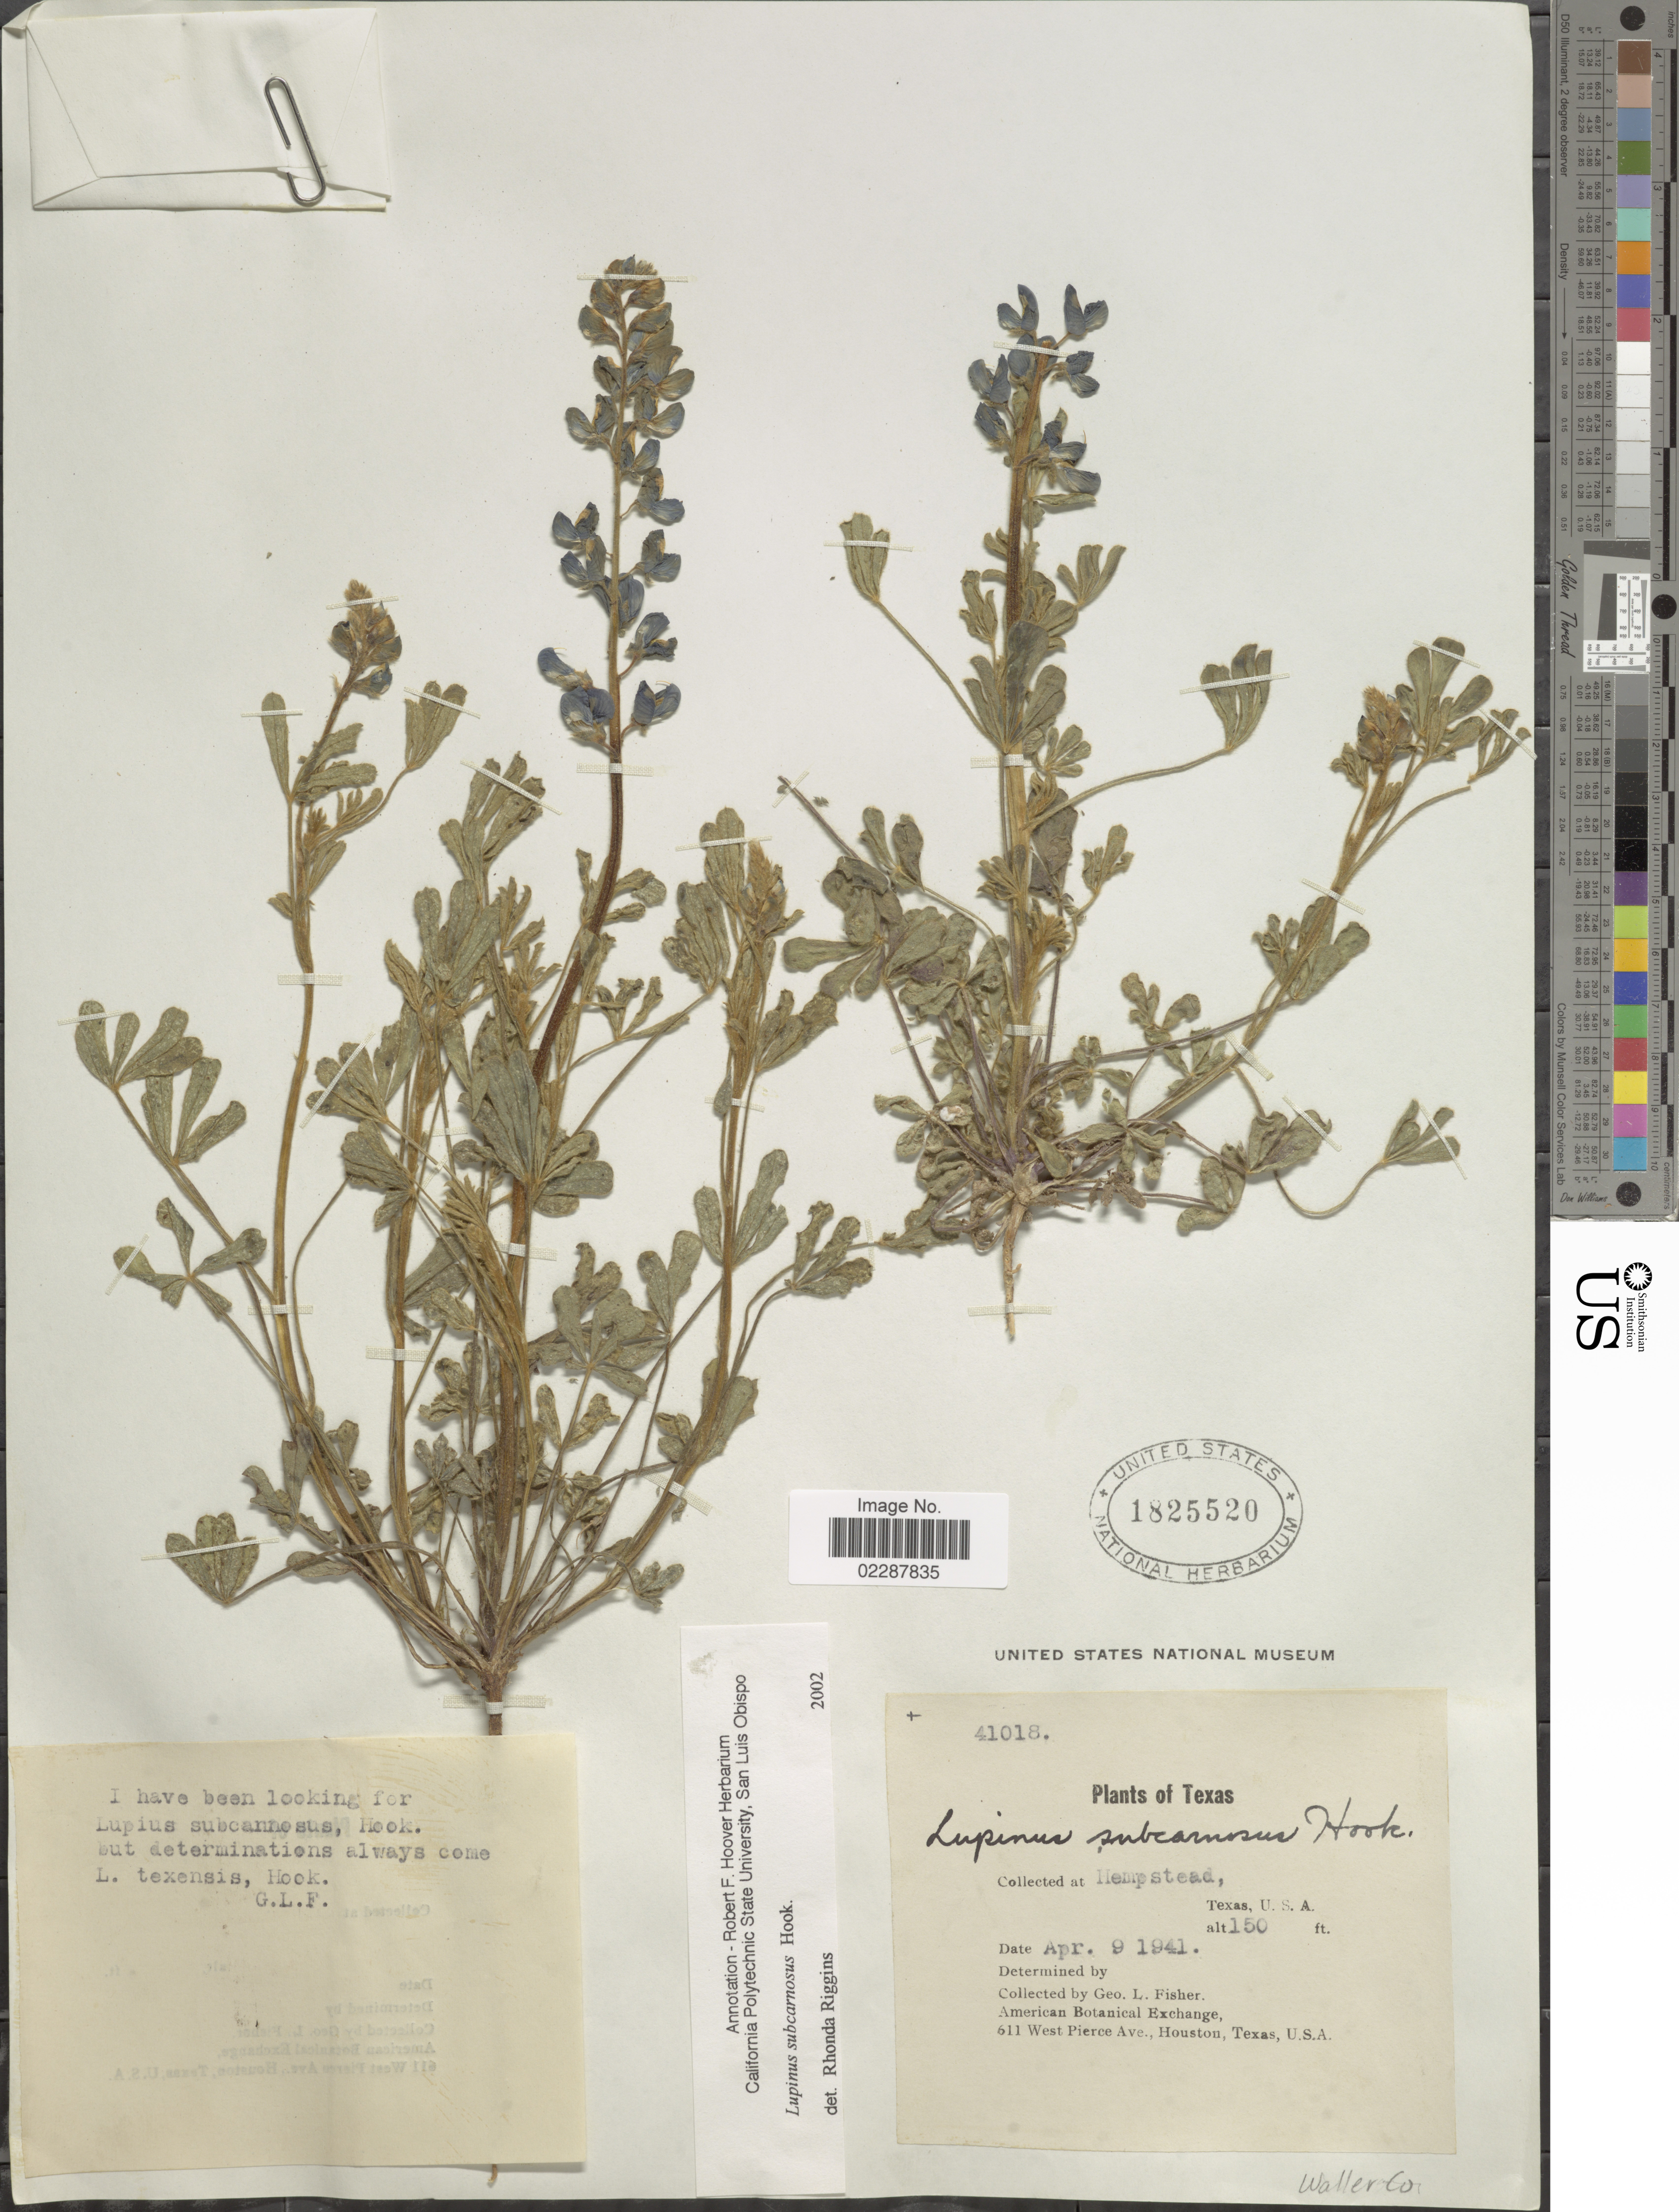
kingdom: Plantae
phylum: Tracheophyta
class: Magnoliopsida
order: Fabales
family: Fabaceae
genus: Lupinus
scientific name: Lupinus subcarnosus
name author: Hook.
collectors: G. L. Fisher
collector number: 41018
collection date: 1941-04-09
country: United States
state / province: Texas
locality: Hempstead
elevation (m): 46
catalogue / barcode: US 1825520